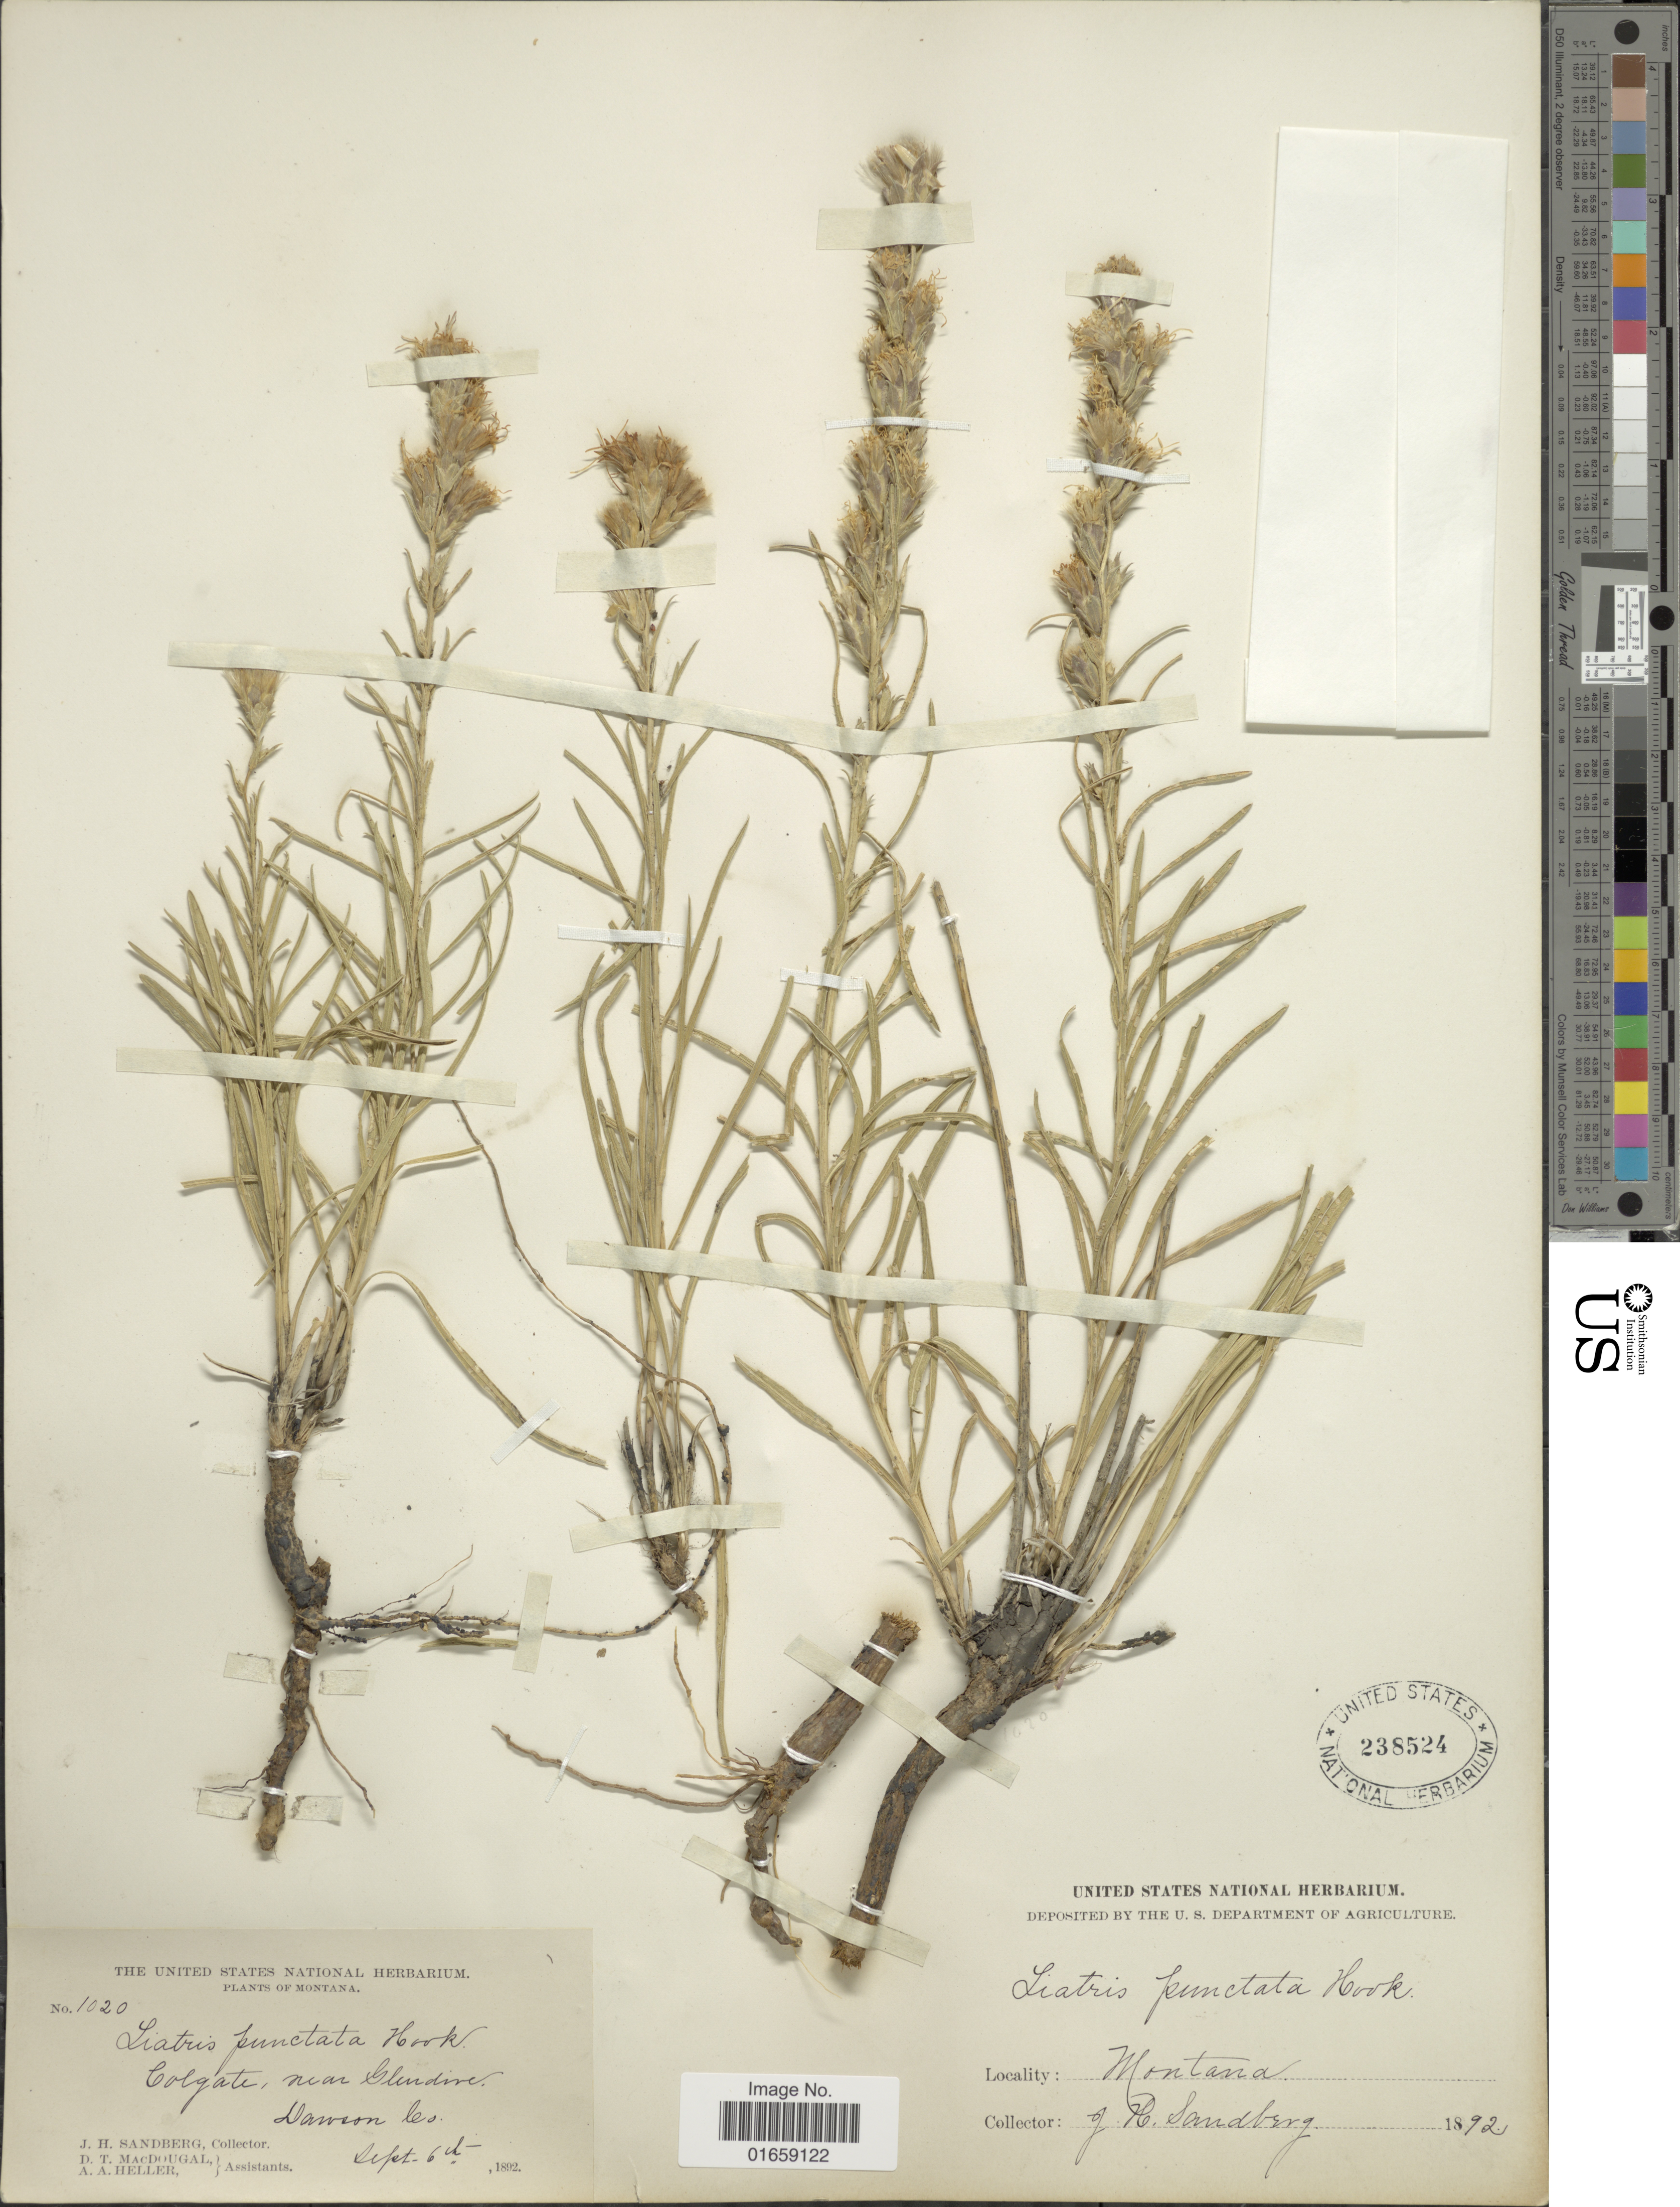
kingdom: Plantae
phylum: Tracheophyta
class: Magnoliopsida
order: Asterales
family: Asteraceae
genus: Liatris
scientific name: Liatris punctata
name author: Hook.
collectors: J. H. Sandberg, D. T. MacDougal & A. A. Heller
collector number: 1020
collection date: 1892-09-06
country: United States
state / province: Montana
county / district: Dawson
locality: Colgate, near Glendive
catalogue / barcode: US 238524